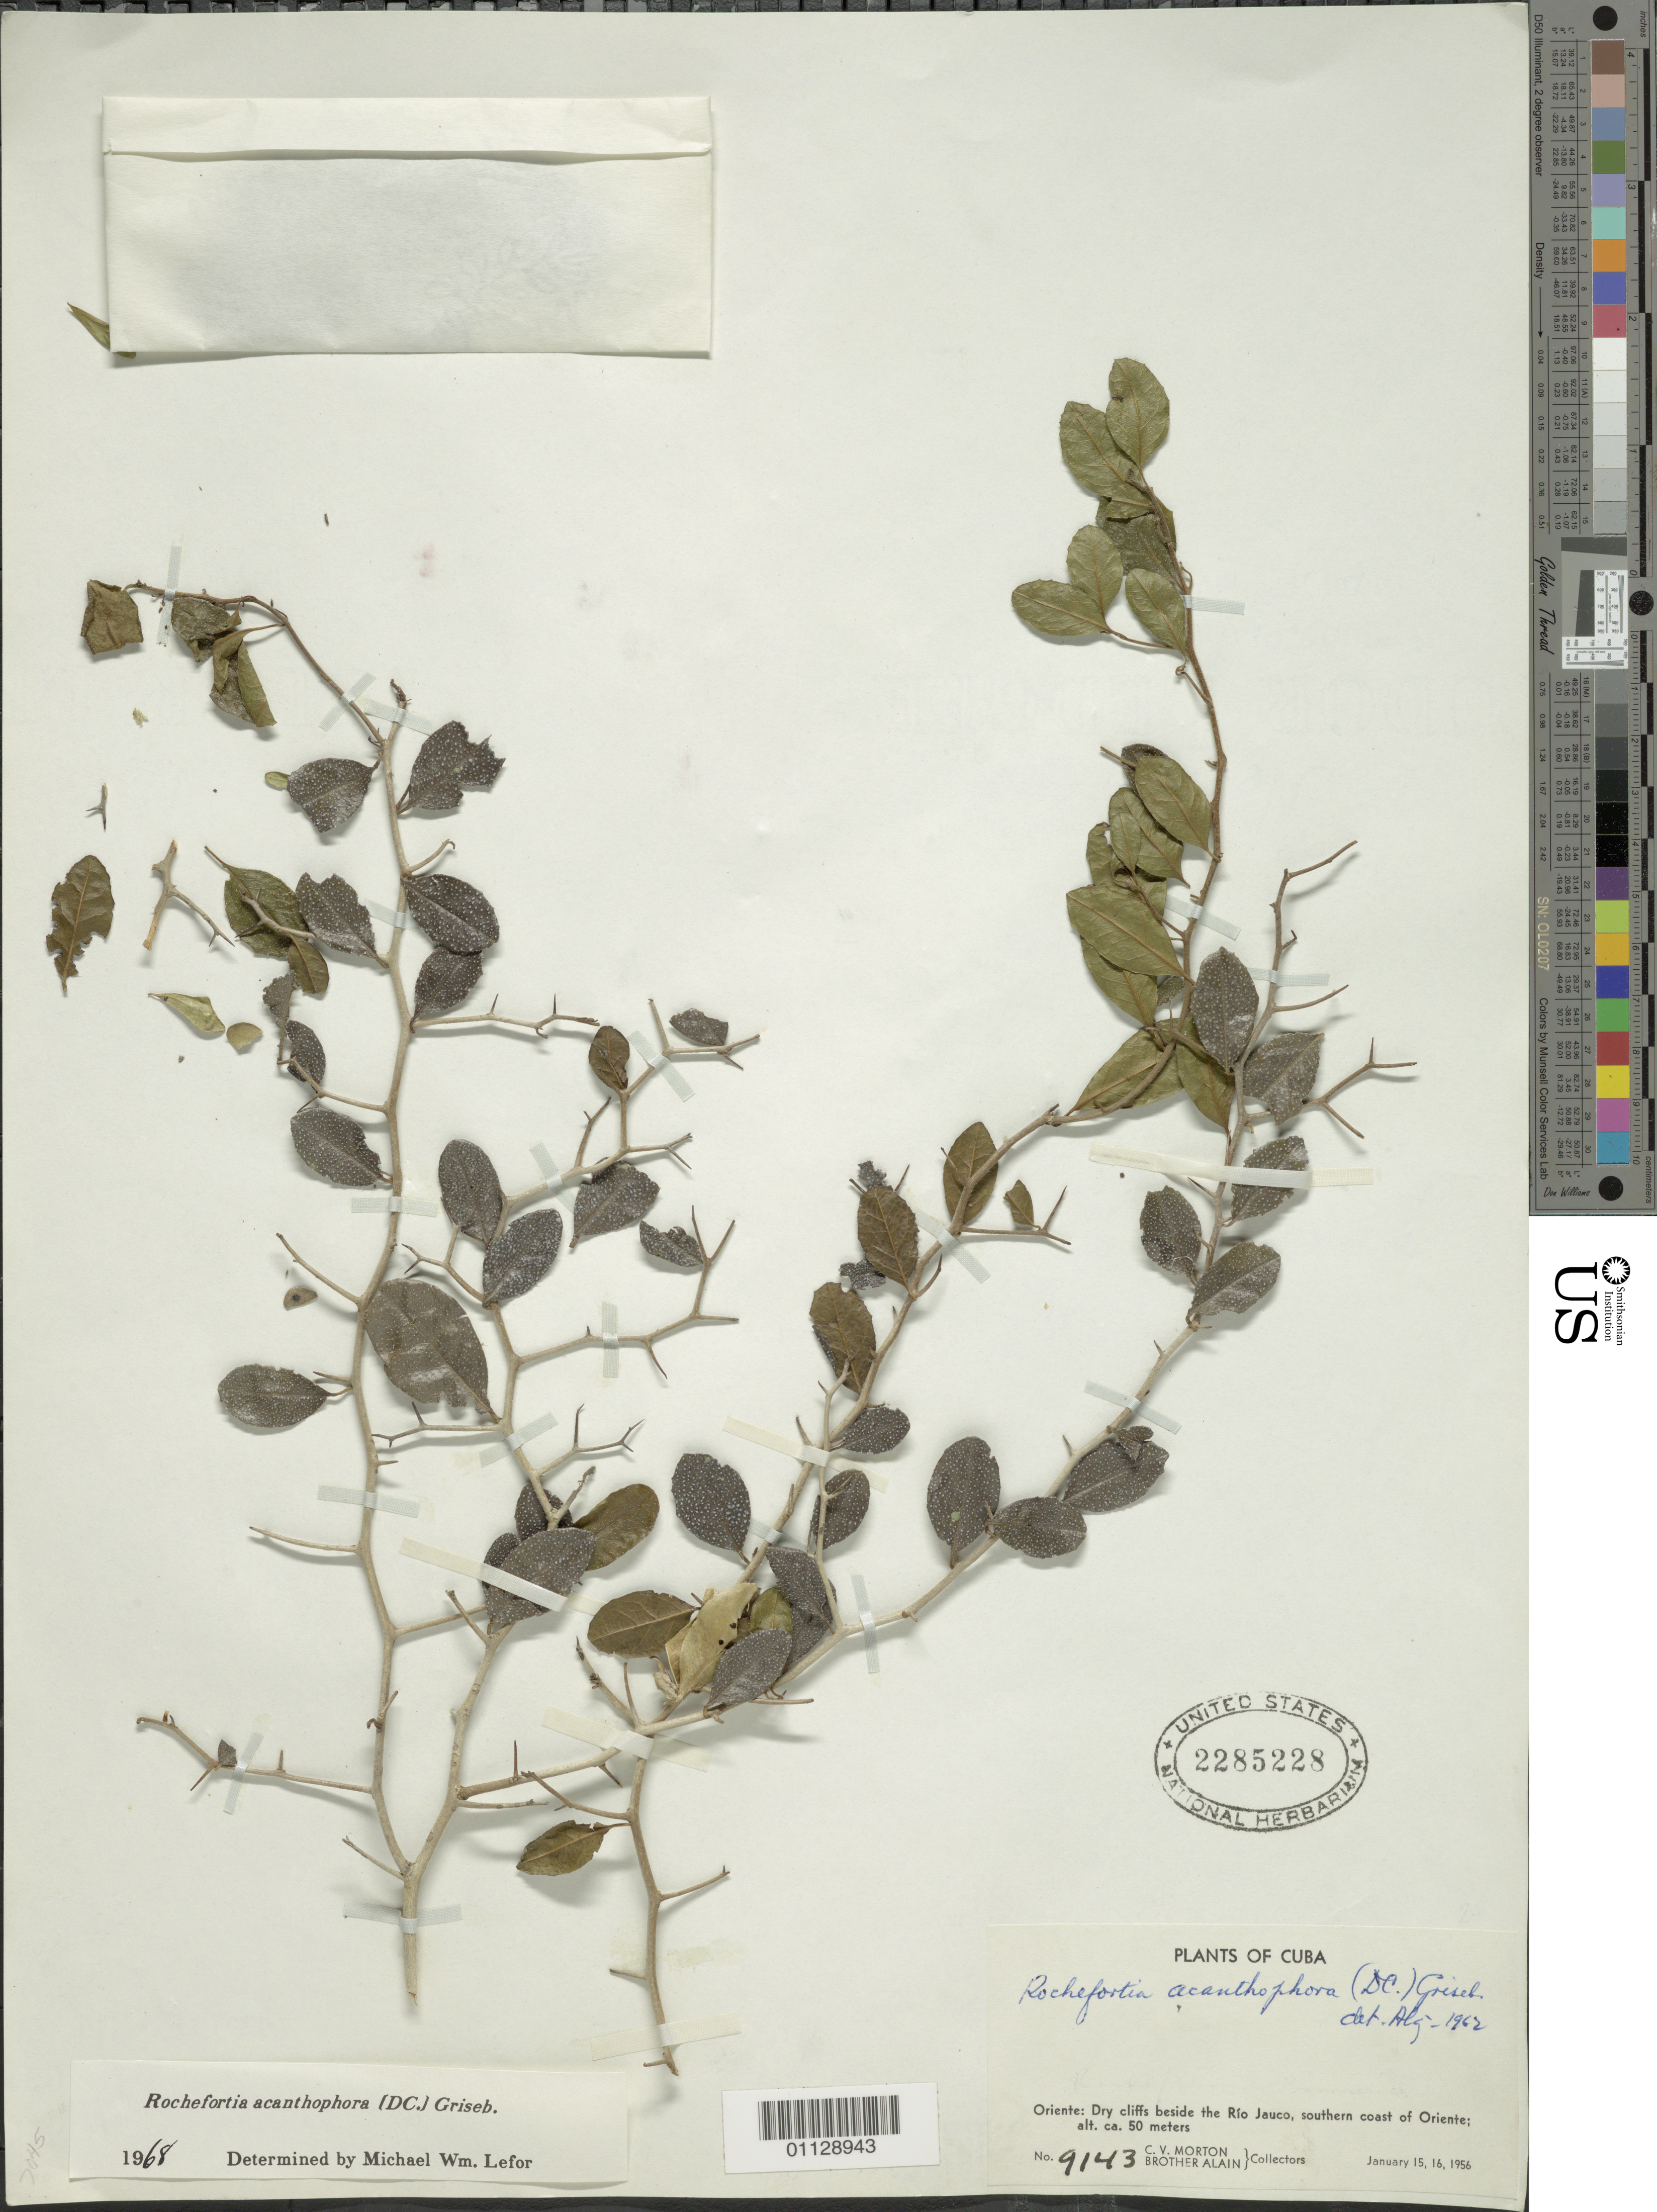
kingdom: Plantae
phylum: Tracheophyta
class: Magnoliopsida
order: Boraginales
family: Ehretiaceae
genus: Rochefortia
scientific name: Rochefortia acanthophora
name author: (DC.) Griseb.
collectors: C. V. Morton & A. H. Liogier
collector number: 9143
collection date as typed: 15 Jan 1956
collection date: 1956-01-15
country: Cuba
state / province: Oriente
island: Cuba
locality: Dry cliffs beside the Rio Jauco, southern coast of Oriente; alt. ca. 50 meters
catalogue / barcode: US 2285228